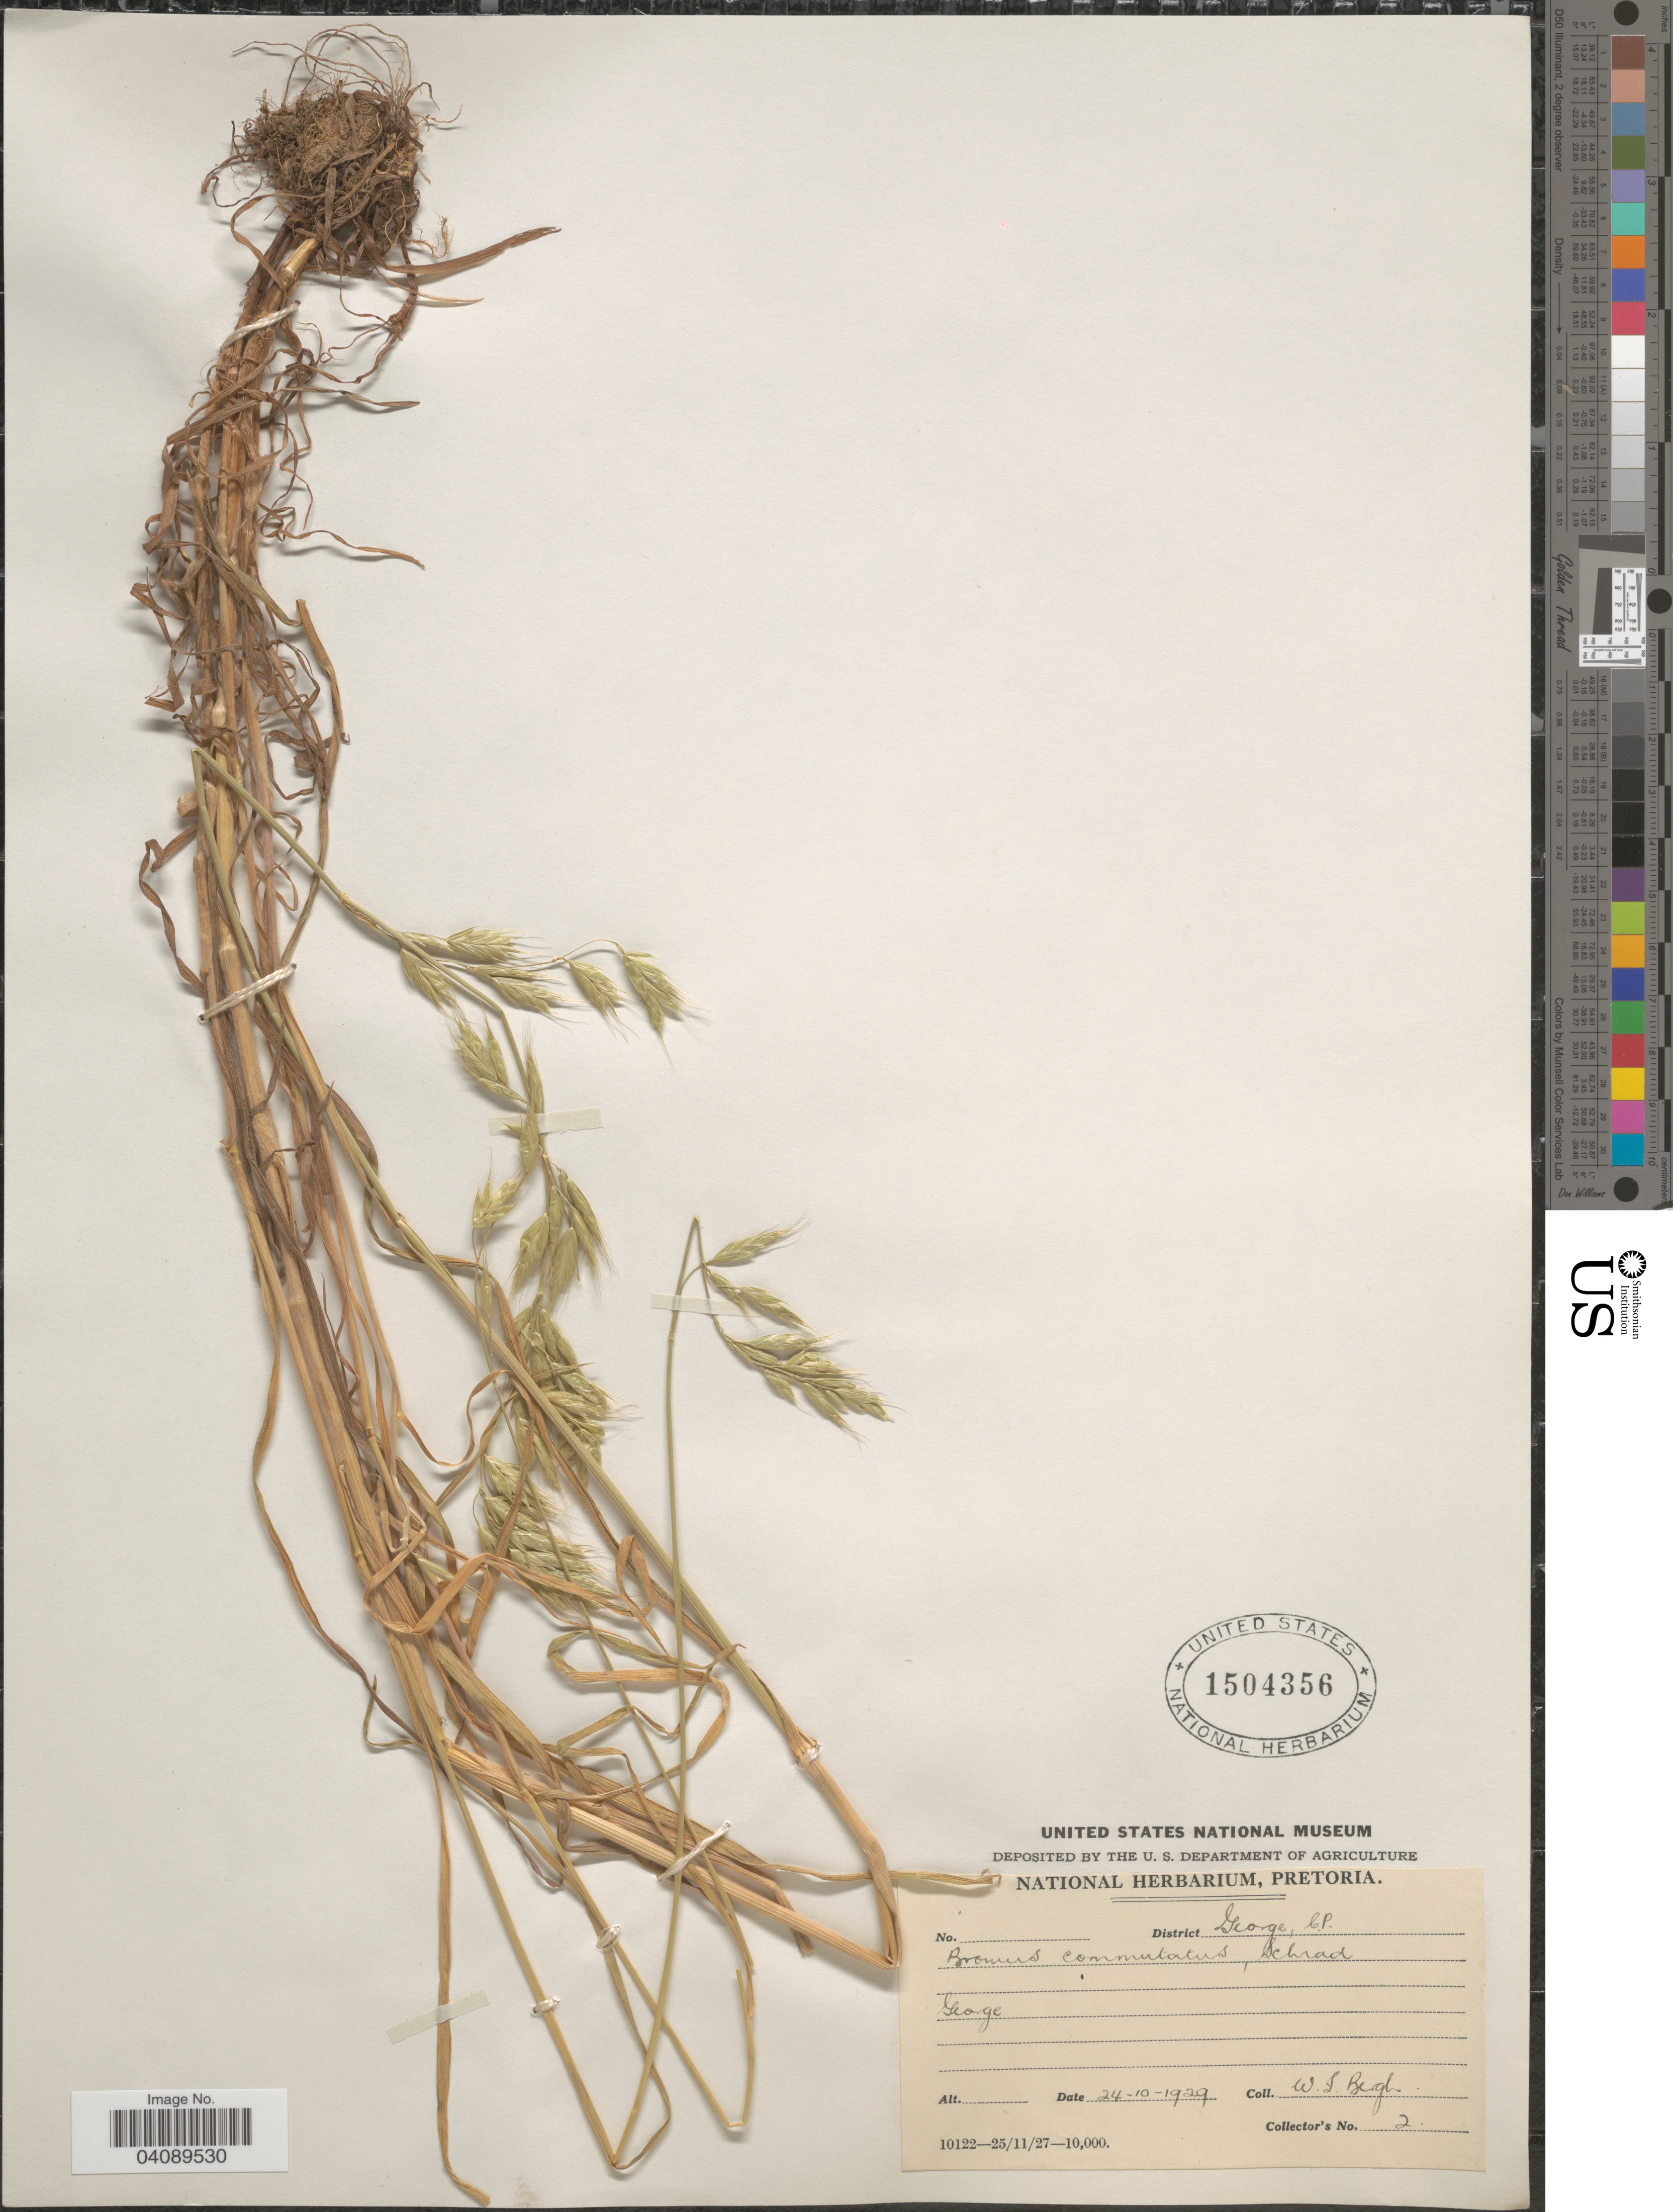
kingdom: Plantae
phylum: Tracheophyta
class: Liliopsida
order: Poales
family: Poaceae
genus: Bromus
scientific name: Bromus commutatus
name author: Schrad.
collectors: W. Bergh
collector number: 2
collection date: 1929-10-24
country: South Africa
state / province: Western Cape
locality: District George, CP. George.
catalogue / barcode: US 1504356